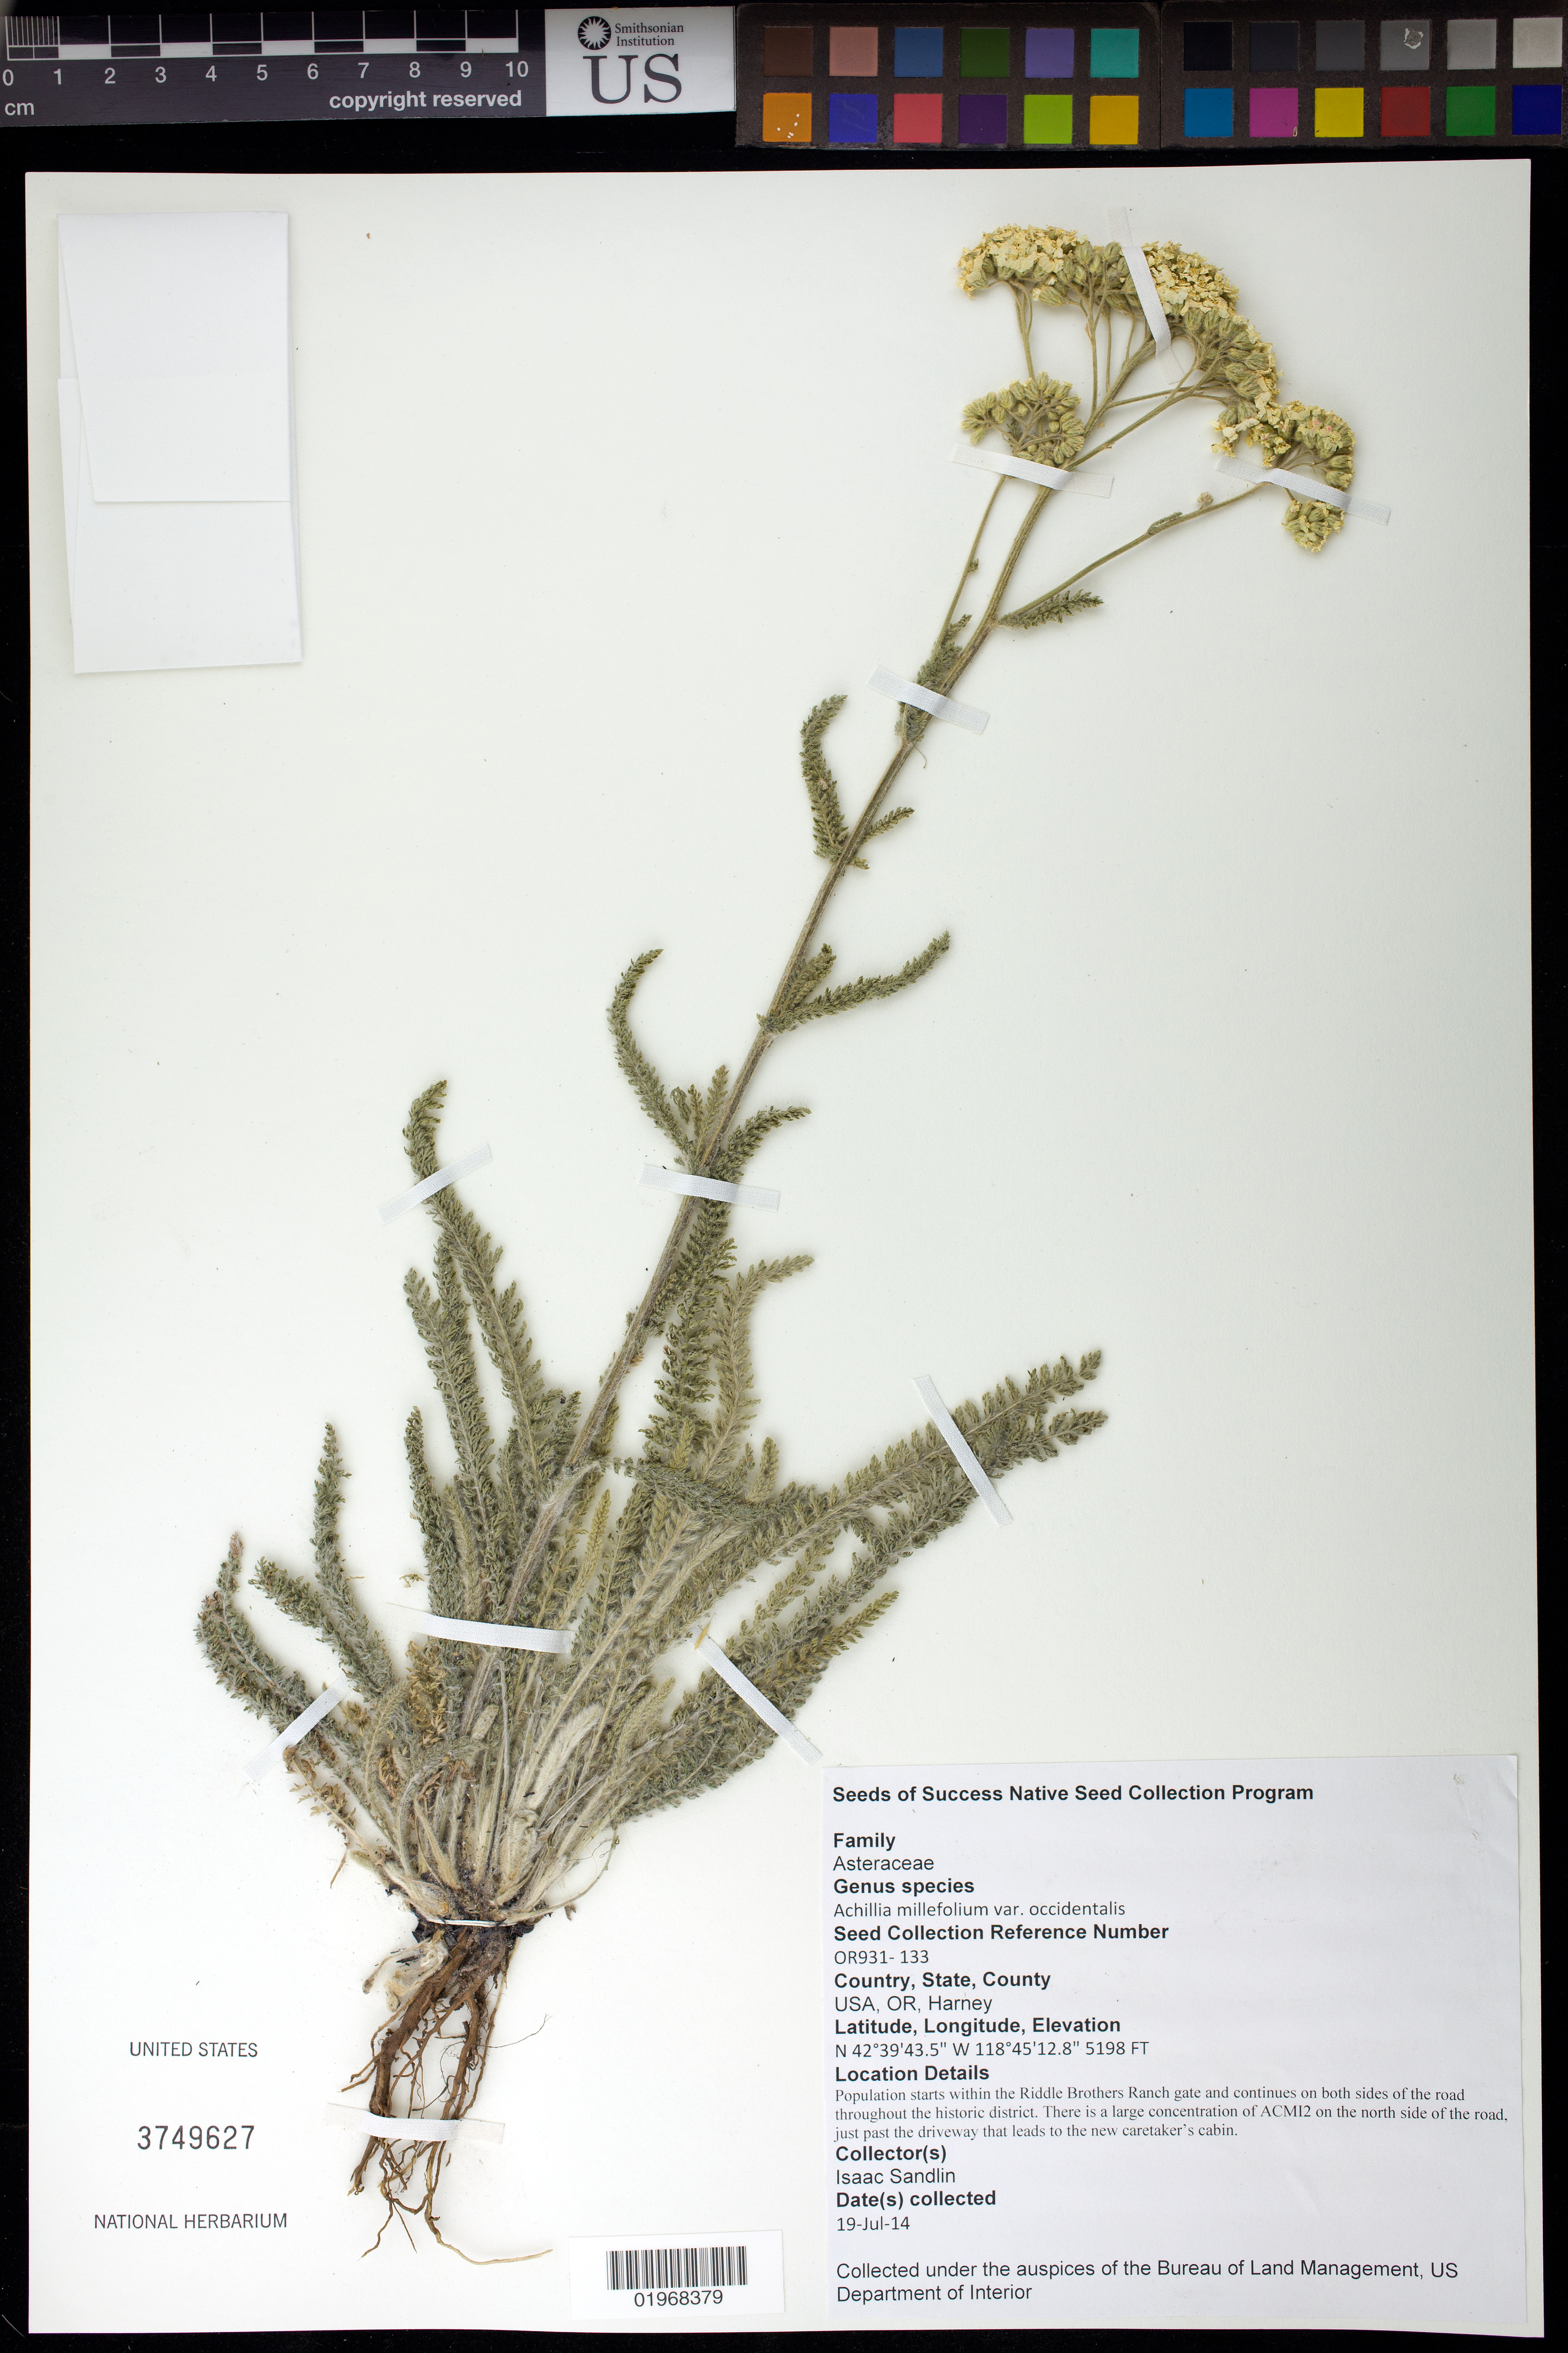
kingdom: Plantae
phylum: Tracheophyta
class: Magnoliopsida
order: Asterales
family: Asteraceae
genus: Achillea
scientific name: Achillea millefolium var. occidentalis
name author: (Bong.) DC.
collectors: I. Sandlin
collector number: OR931-133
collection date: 2014-07-19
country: United States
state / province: Oregon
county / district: Harney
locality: Steens Mountain Cooperative Management and Protection Area. Riddle Brother's Ranch Gate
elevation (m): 1584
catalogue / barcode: US 3749627